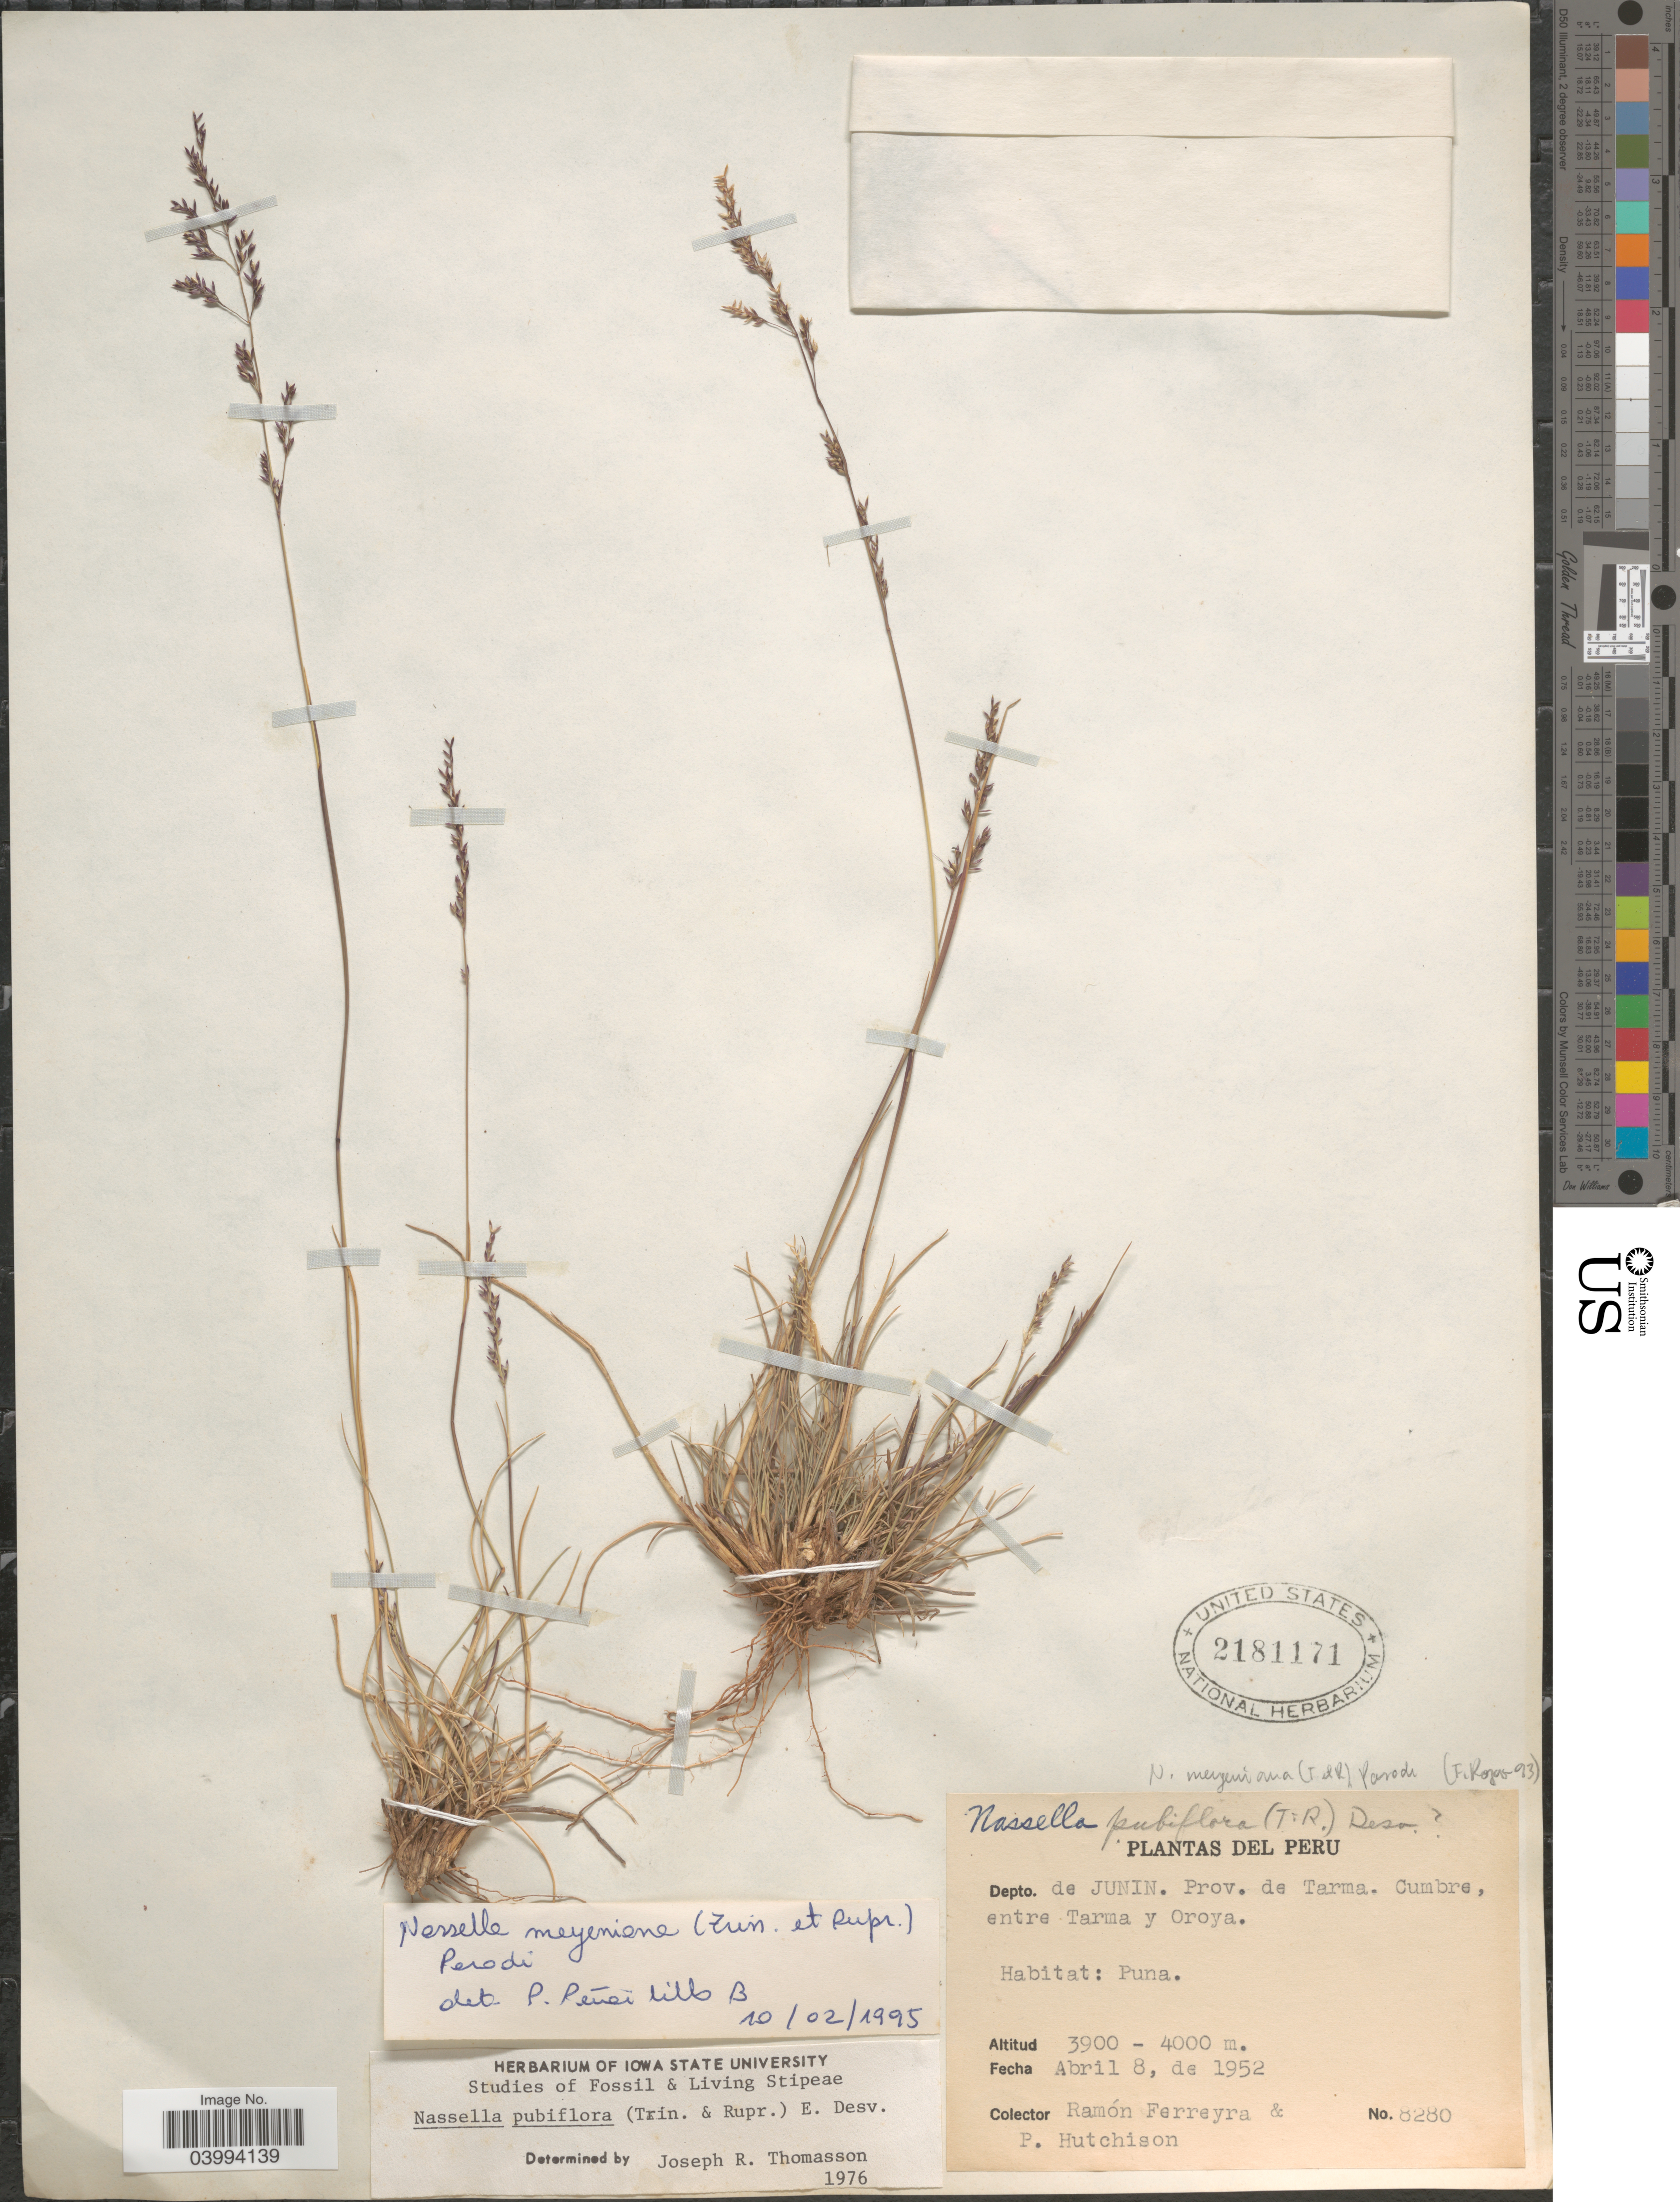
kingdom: Plantae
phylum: Tracheophyta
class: Liliopsida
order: Poales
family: Poaceae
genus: Nassella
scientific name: Nassella meyeniana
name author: (Trin. & Rupr.) Parodi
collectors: R. A. Ferreyra & P. C. Hutchison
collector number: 8280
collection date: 1952-04-08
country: Peru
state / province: Junín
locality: Depto. de Junin. Prov. de Tarma. Cumbre, entre Tarma y Oroya.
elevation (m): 3900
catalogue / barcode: US 2181171